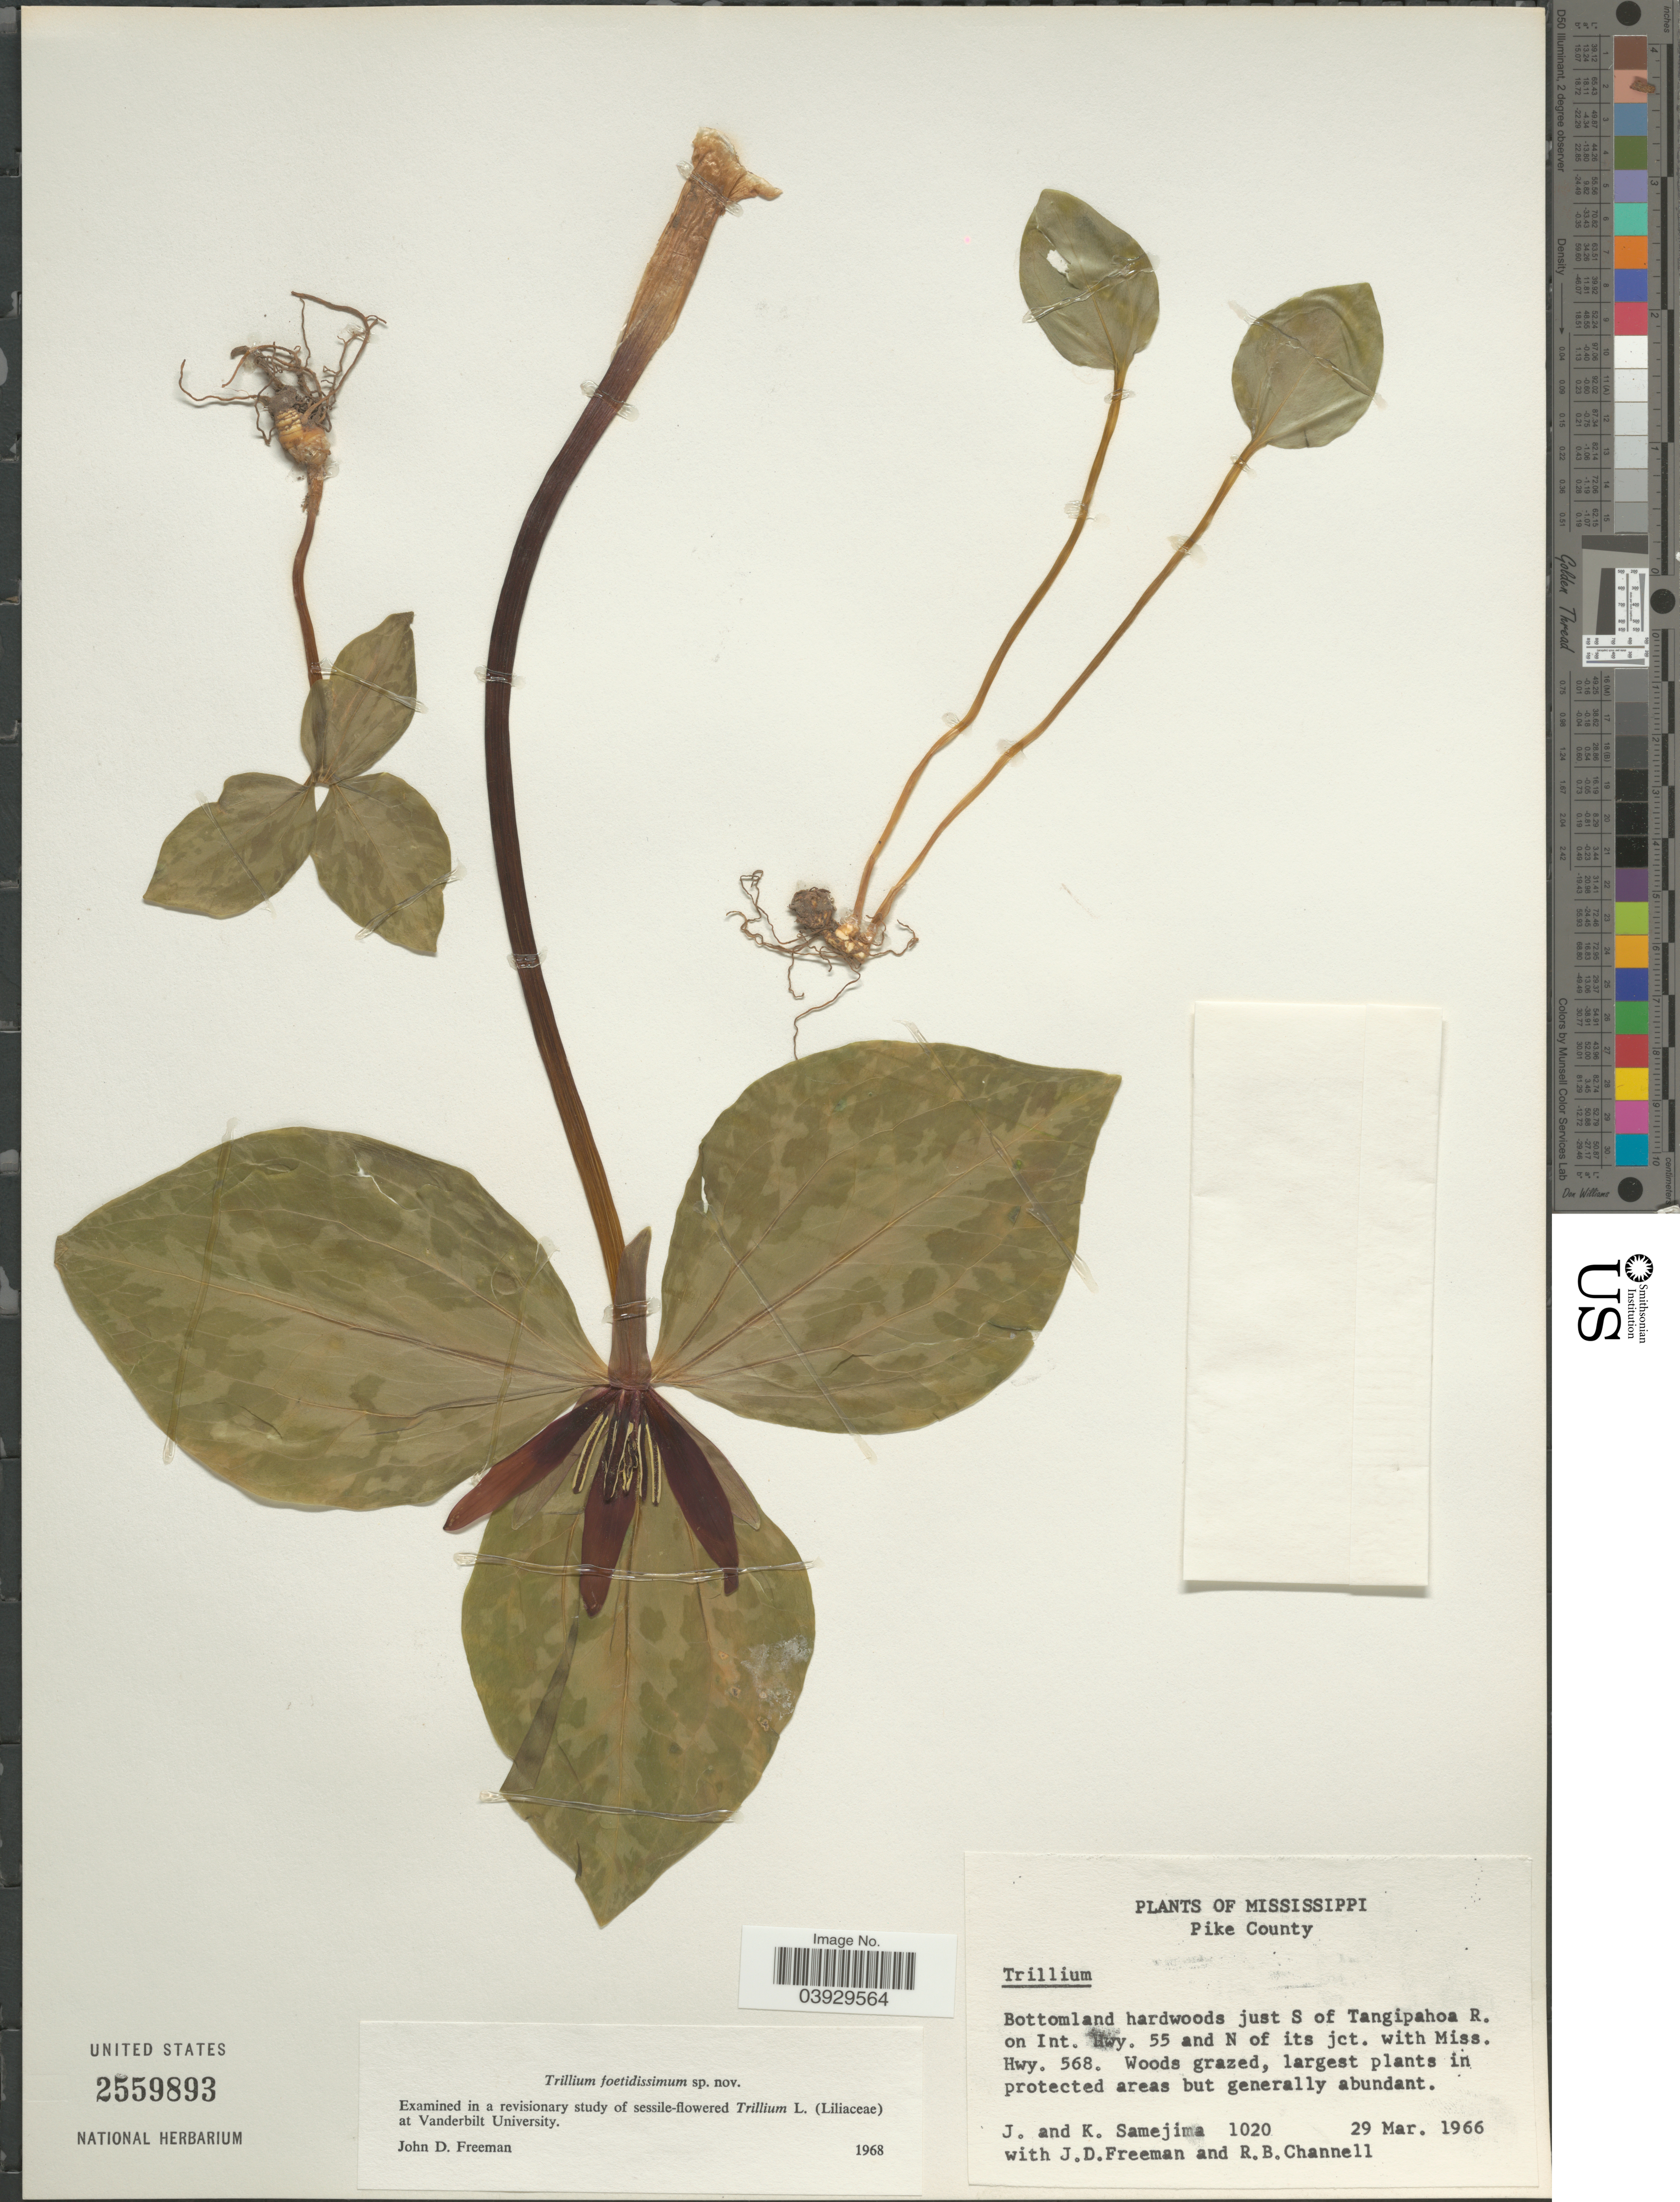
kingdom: Plantae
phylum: Tracheophyta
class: Liliopsida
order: Liliales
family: Melanthiaceae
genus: Trillium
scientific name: Trillium foetidissimum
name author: J. D. Freeman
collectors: J. Samejima, K. Samejima, J. Freeman & R. B. Channell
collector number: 1020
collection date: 1966-03-29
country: United States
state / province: Mississippi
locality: Pike County. Just S of Tangipahoa R. on Int. Hwy. 55 and N of its jct. with Miss. Hwy. 568.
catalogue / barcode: US 2559893